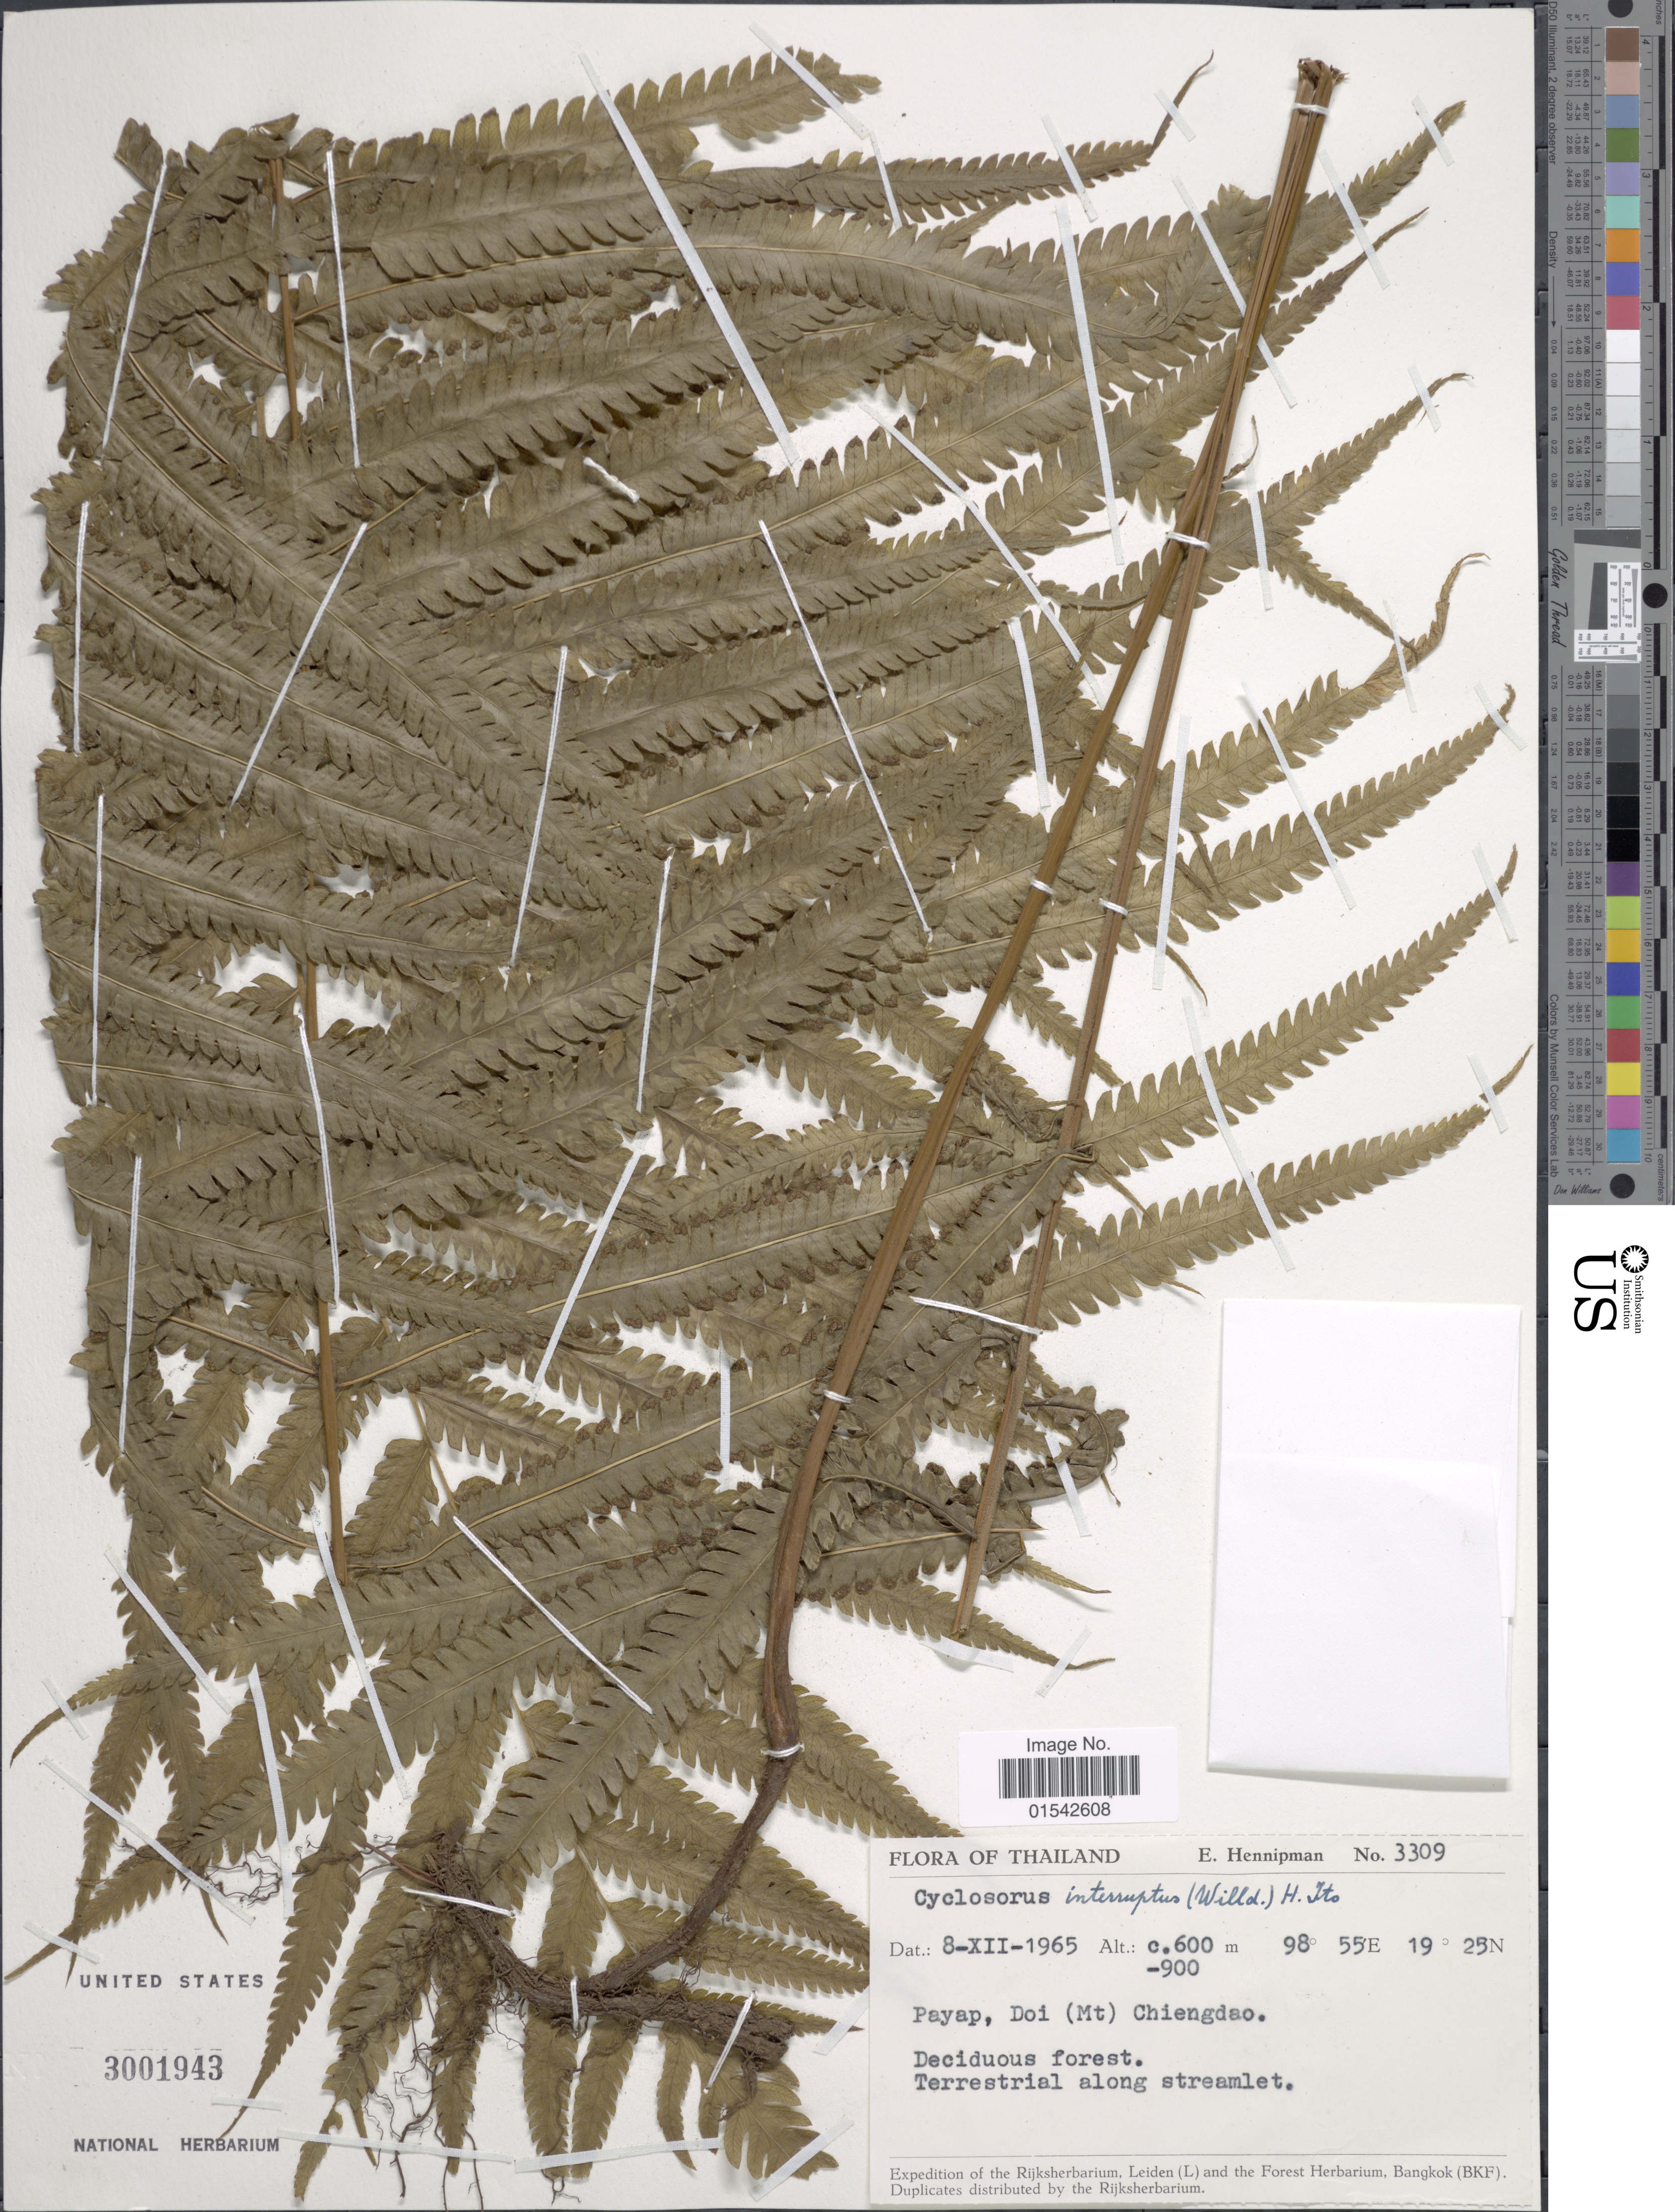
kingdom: Plantae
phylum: Tracheophyta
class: Polypodiopsida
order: Polypodiales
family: Thelypteridaceae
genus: Cyclosorus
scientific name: Cyclosorus interruptus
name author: (Willd.) H. Itô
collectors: E. Hennipman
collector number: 3309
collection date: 1965-12-08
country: Thailand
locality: Payap, Doi (Mt) Chiengdao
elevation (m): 600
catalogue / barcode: US 3001943